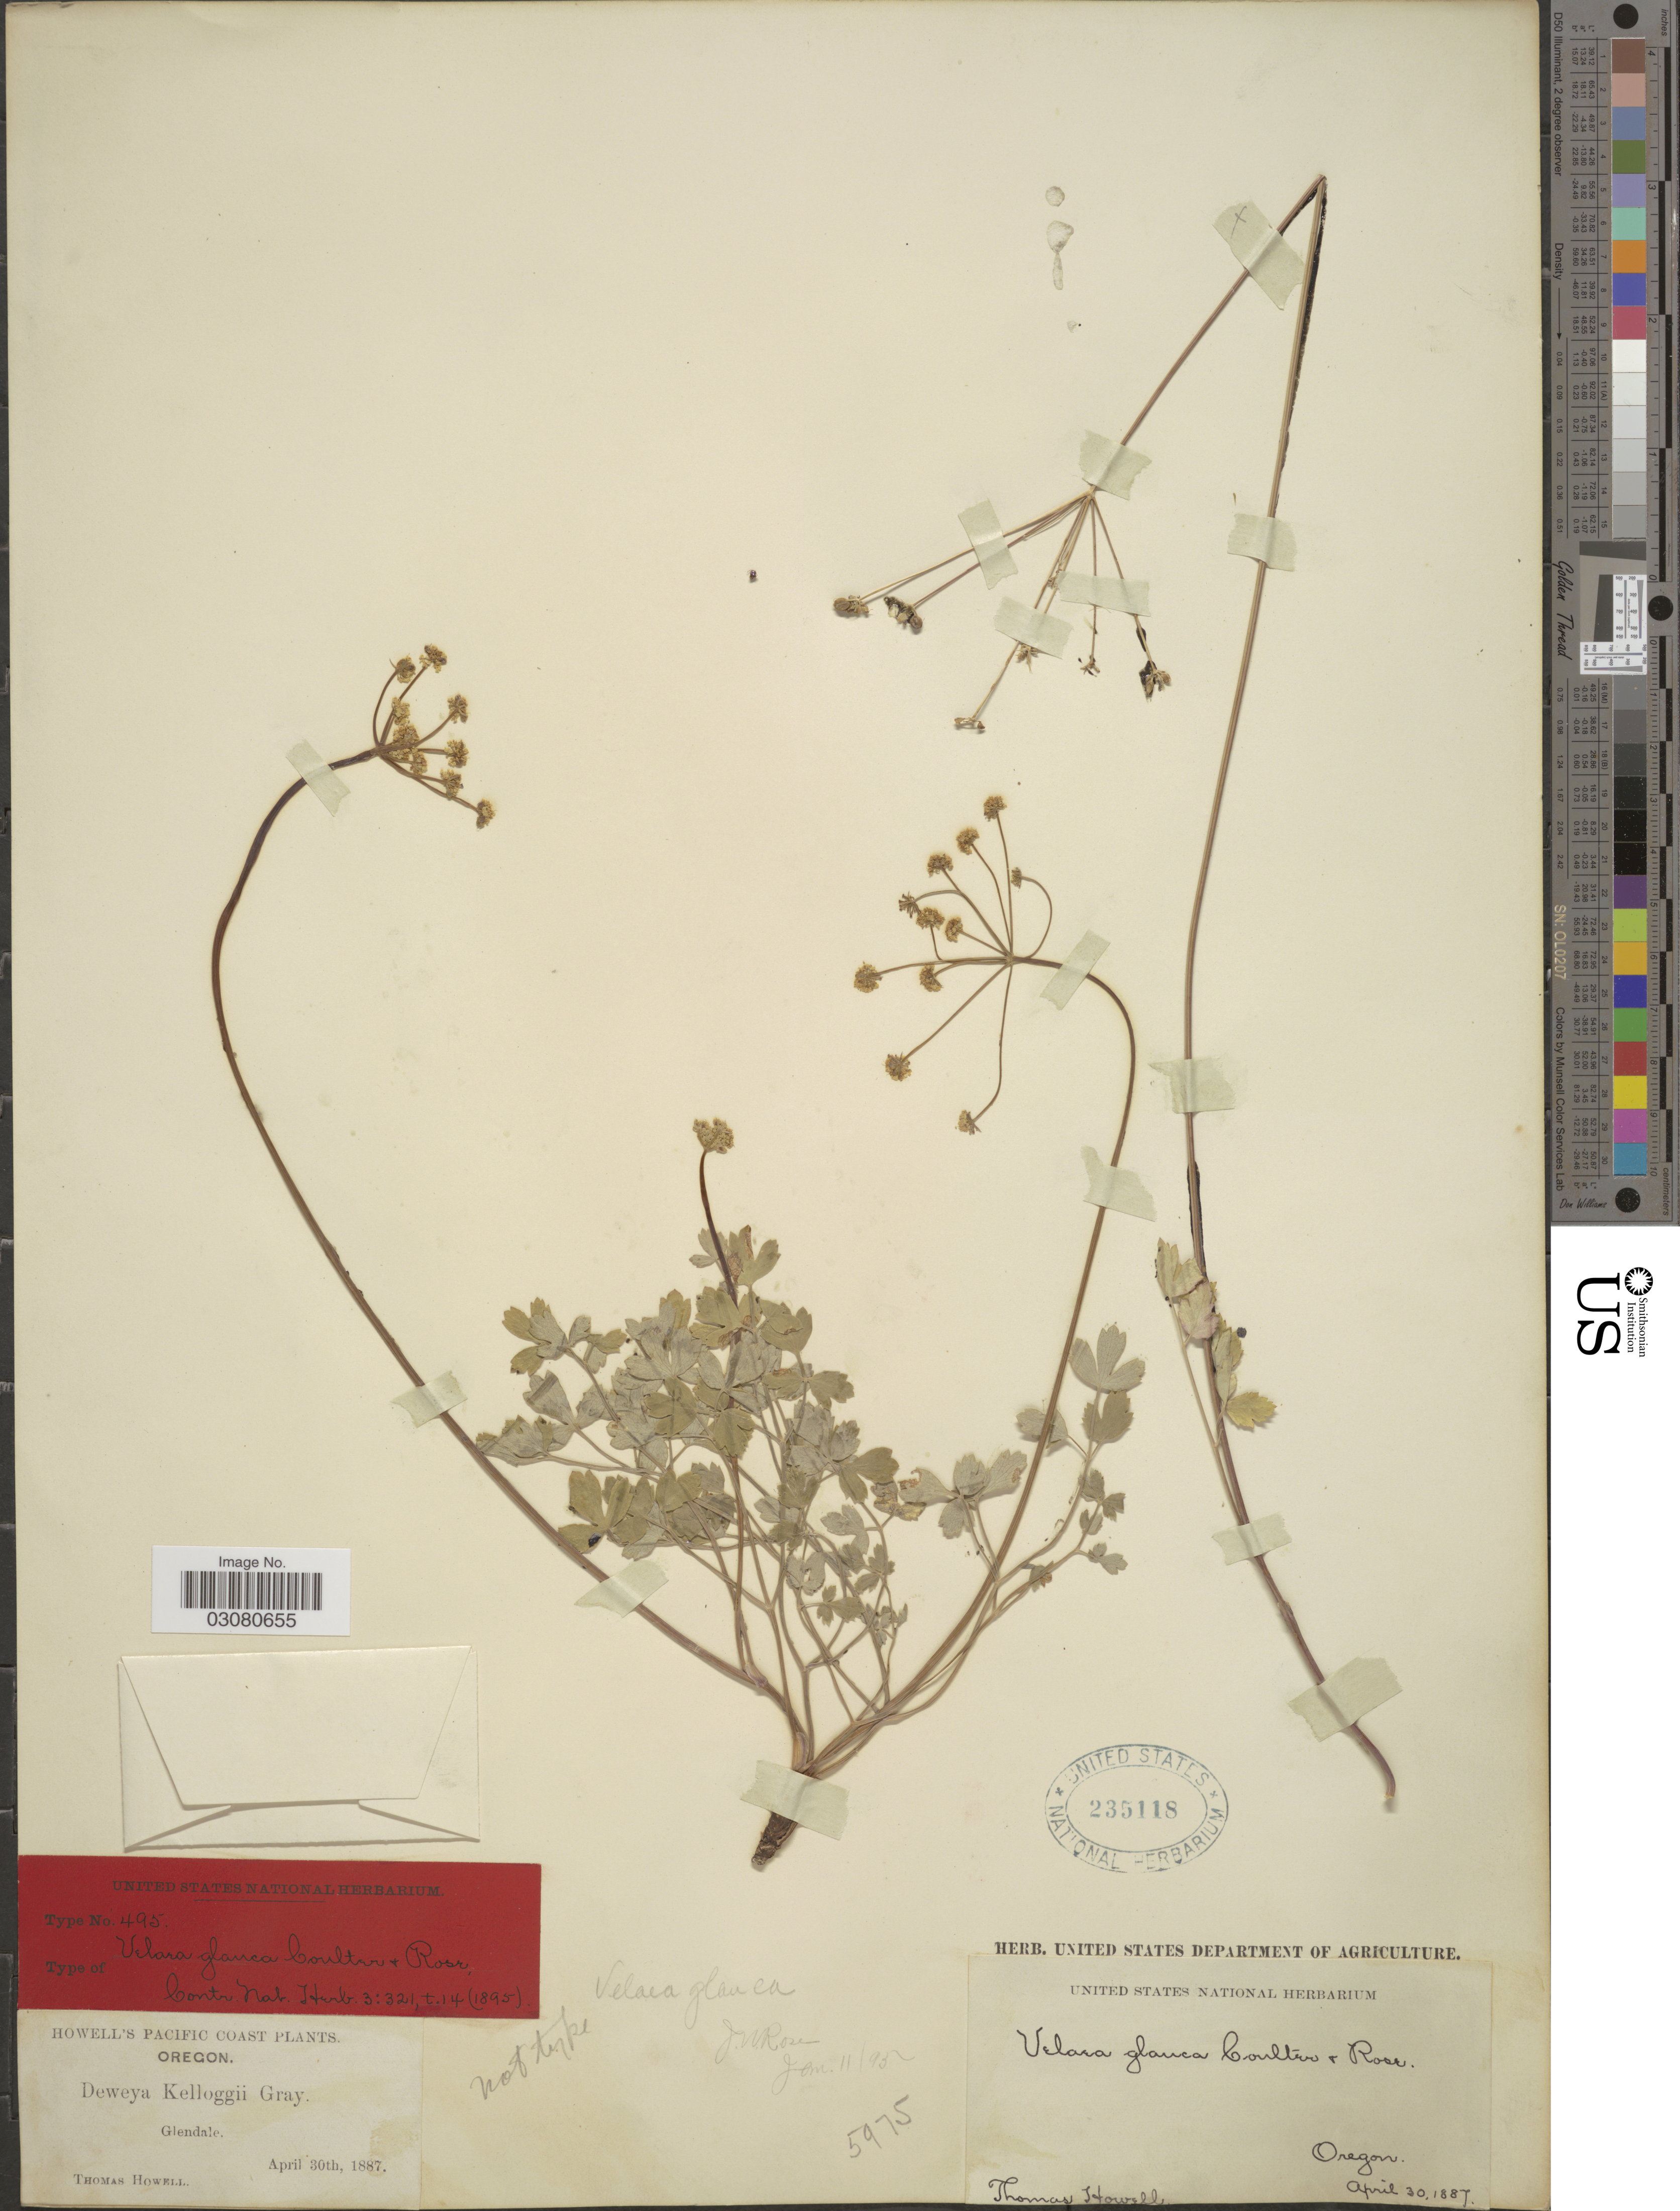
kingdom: Plantae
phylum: Tracheophyta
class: Magnoliopsida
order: Apiales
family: Apiaceae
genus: Drudeophytum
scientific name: Drudeophytum glaucum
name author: (J.M. Coult. & Rose) J.M. Coult. & Rose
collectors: T. Howell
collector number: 495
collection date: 1887-04-30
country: United States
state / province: Oregon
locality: Pacific Coast. Glendale.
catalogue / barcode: US 235118